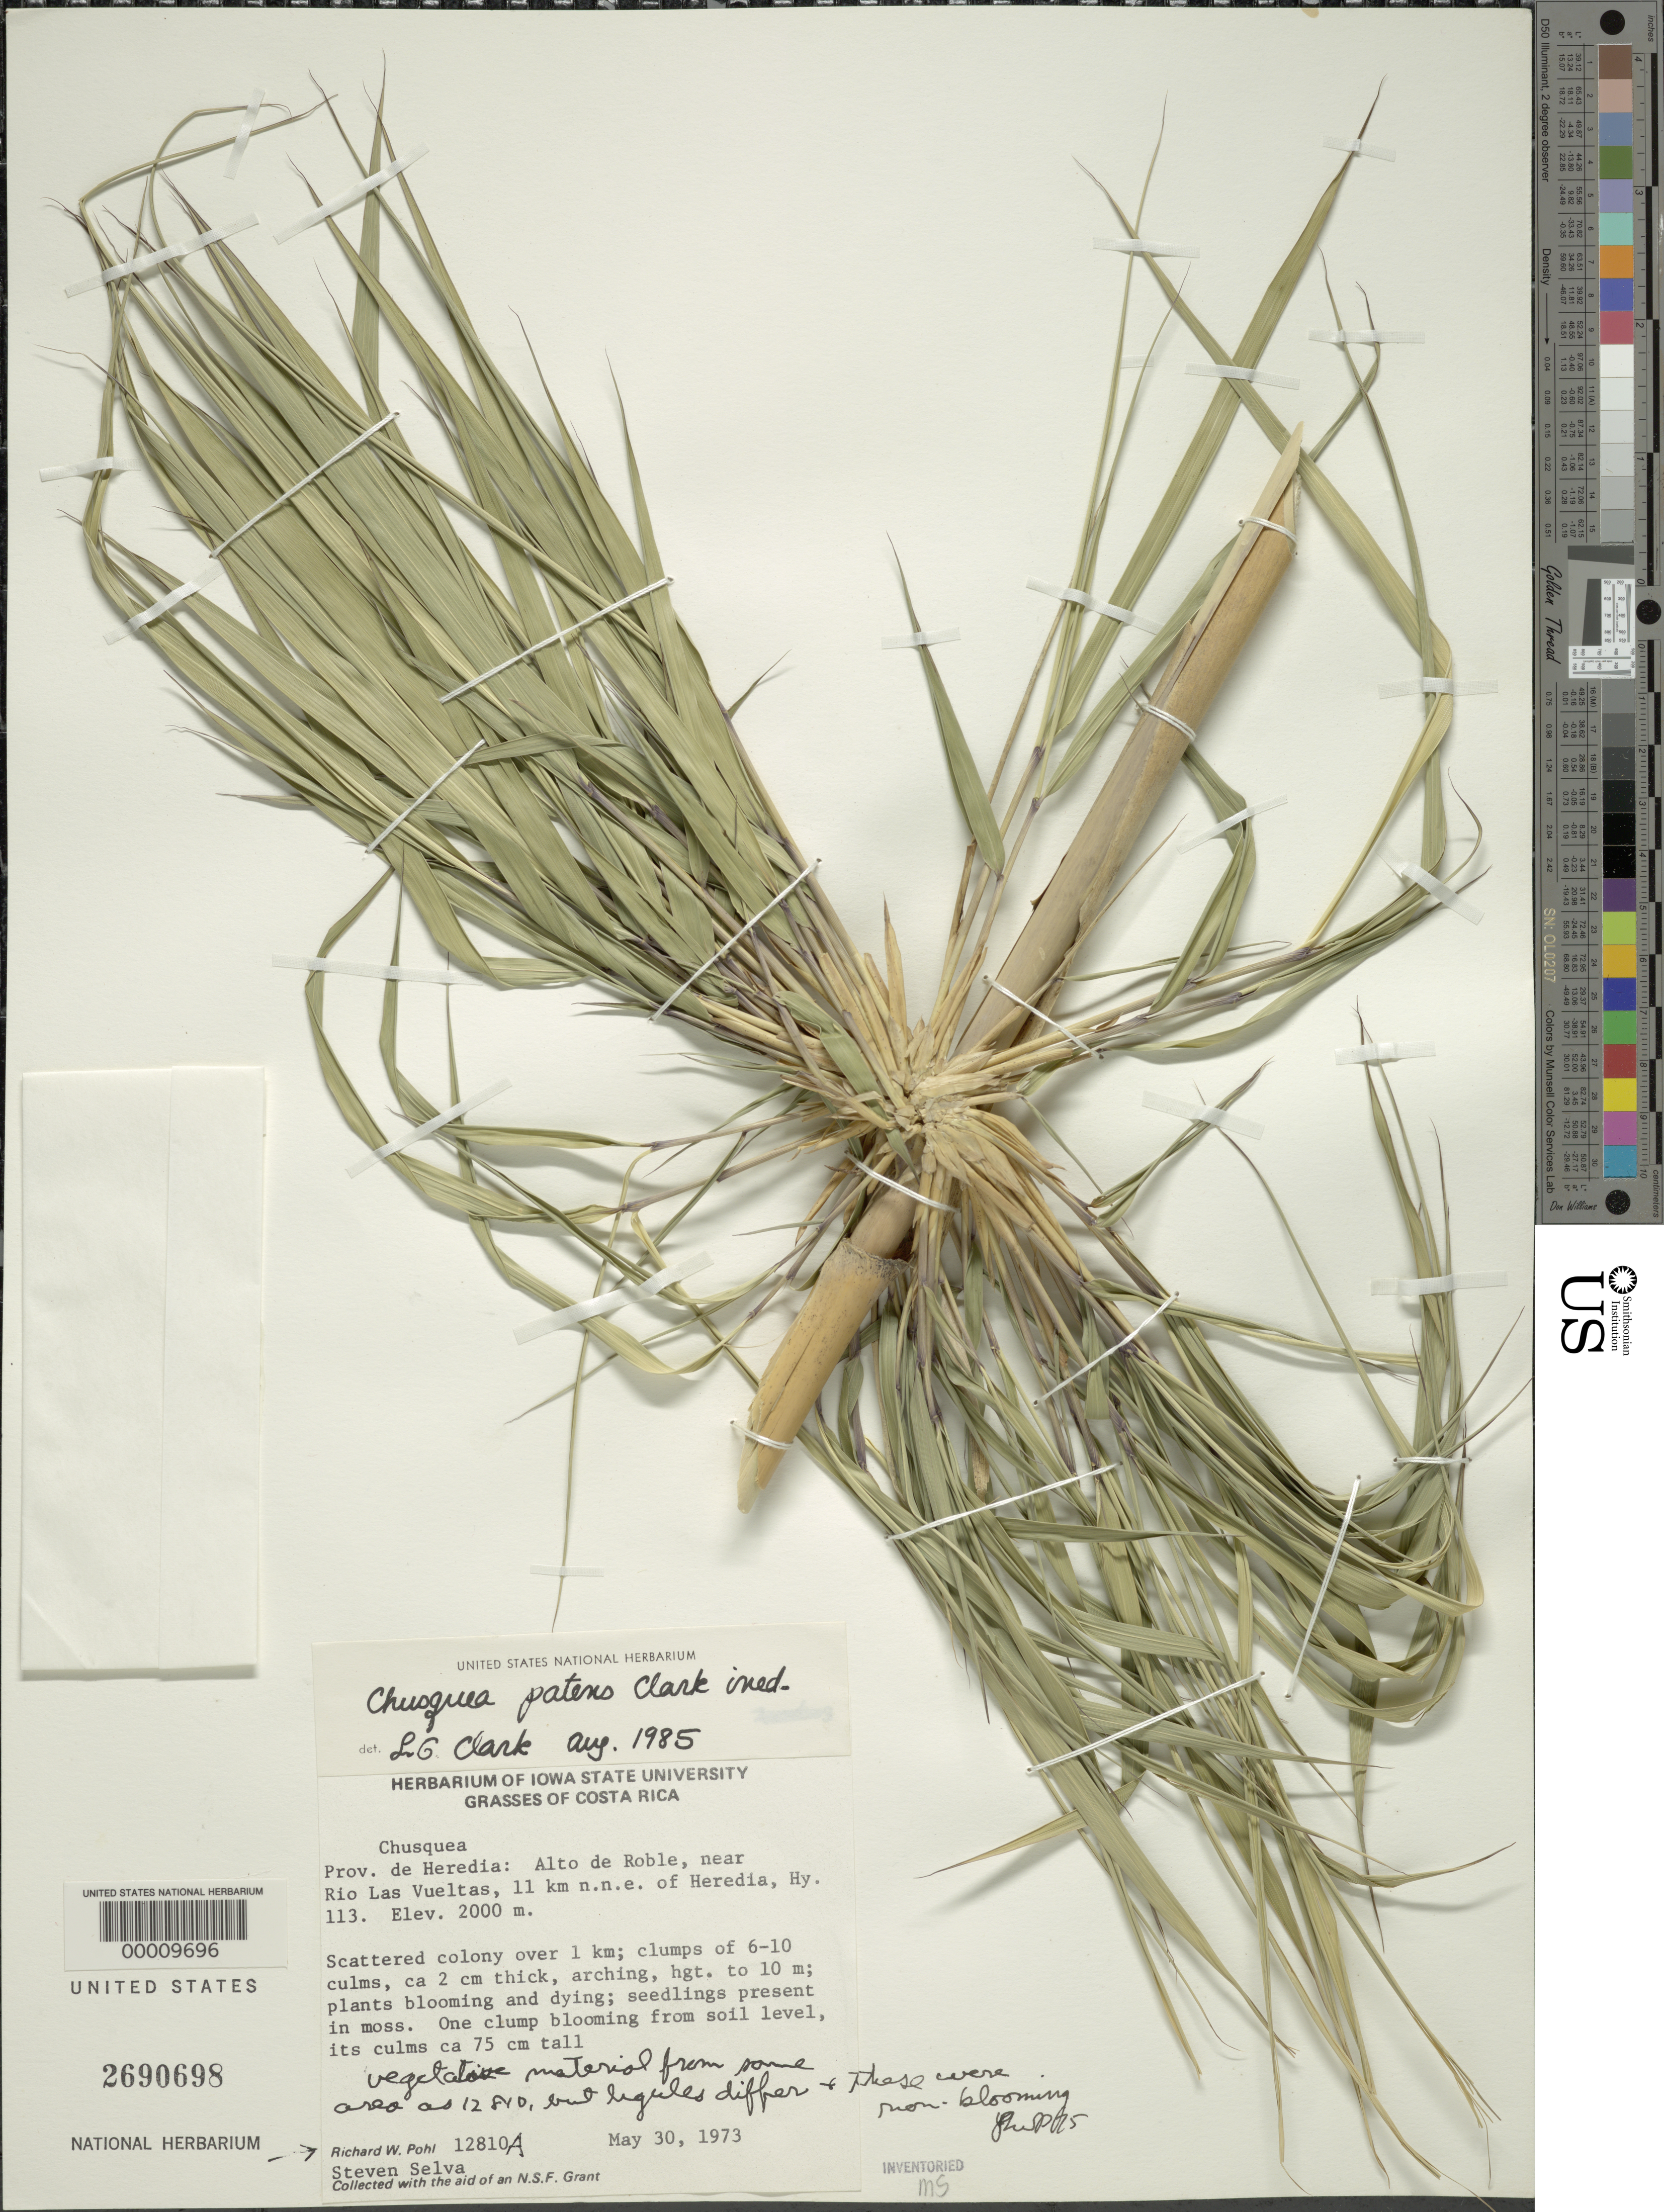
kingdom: Plantae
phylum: Tracheophyta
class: Liliopsida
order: Poales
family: Poaceae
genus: Chusquea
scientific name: Chusquea nutans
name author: L.G. Clark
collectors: R. W. Pohl & S. Selva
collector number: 12810 A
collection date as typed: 30 May 1973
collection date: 1973-05-30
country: Costa Rica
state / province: Heredia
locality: Alto de roble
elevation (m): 2000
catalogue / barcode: US 2690698